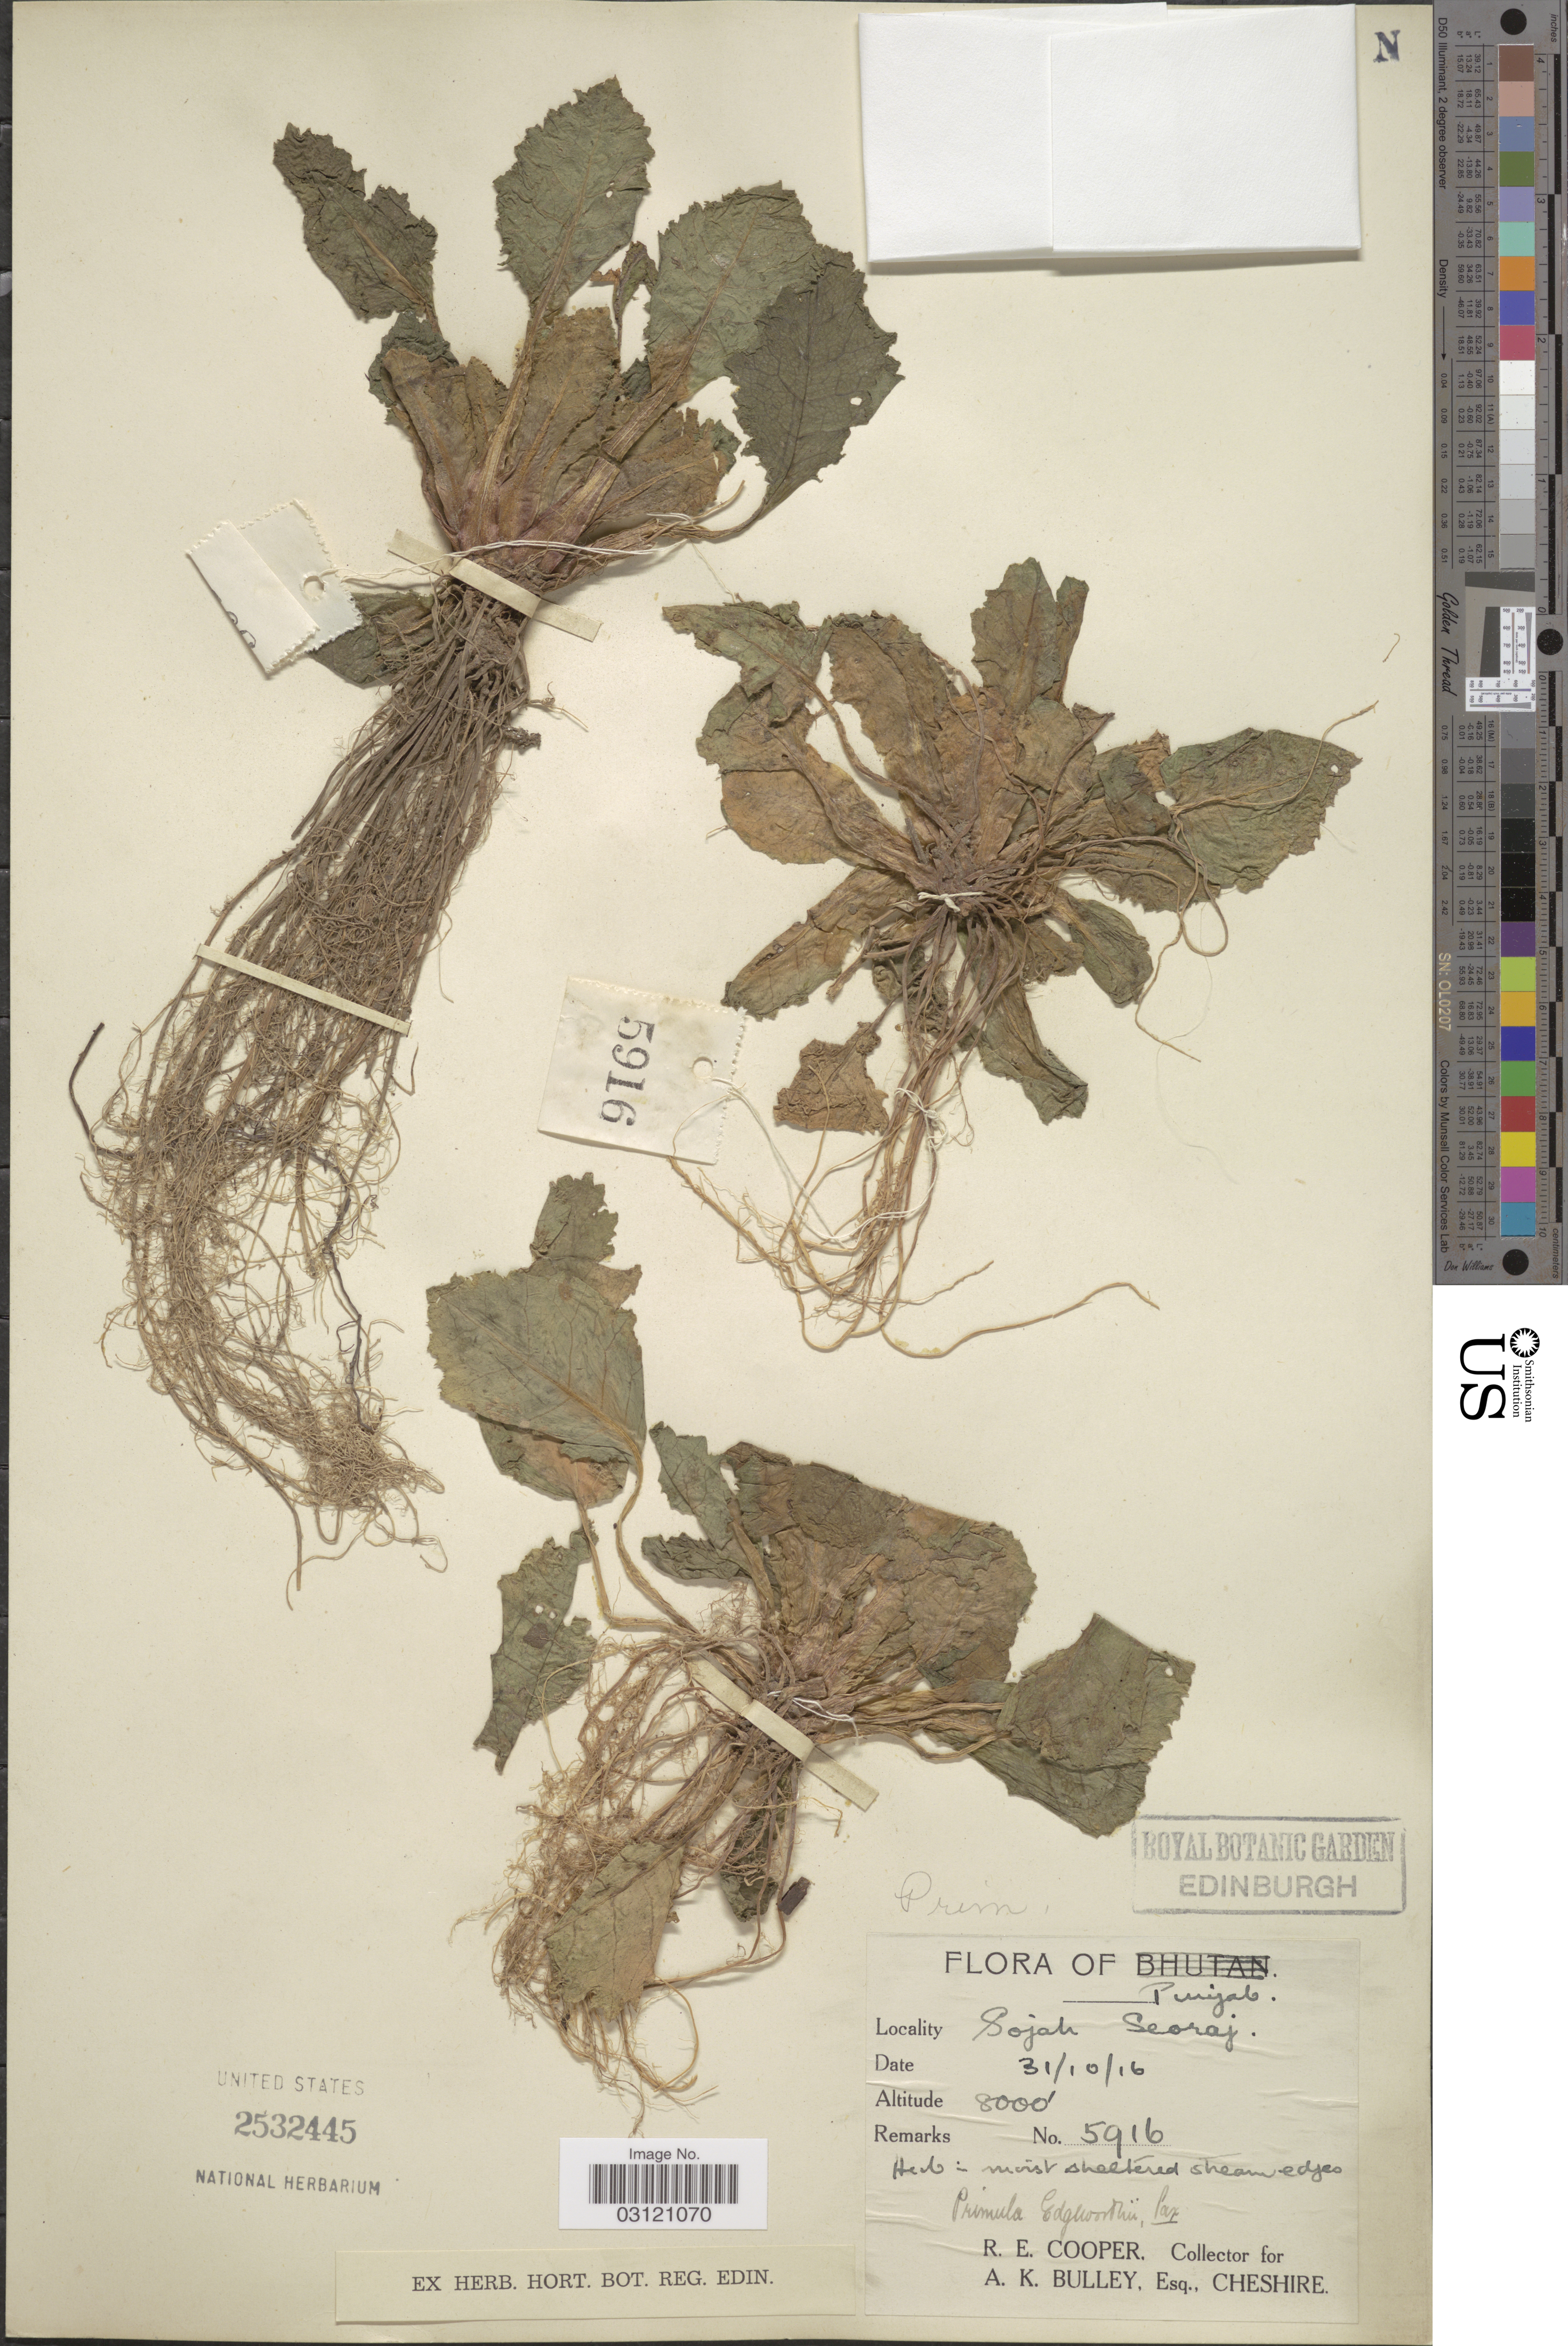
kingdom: Plantae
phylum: Tracheophyta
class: Magnoliopsida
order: Ericales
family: Primulaceae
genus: Primula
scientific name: Primula edgeworthii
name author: Pax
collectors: R. E. Cooper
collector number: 5916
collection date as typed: Transcribed d/m/y: 31/10/16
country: India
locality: Sojah Seoraj.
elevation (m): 2438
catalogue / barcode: US 2532445